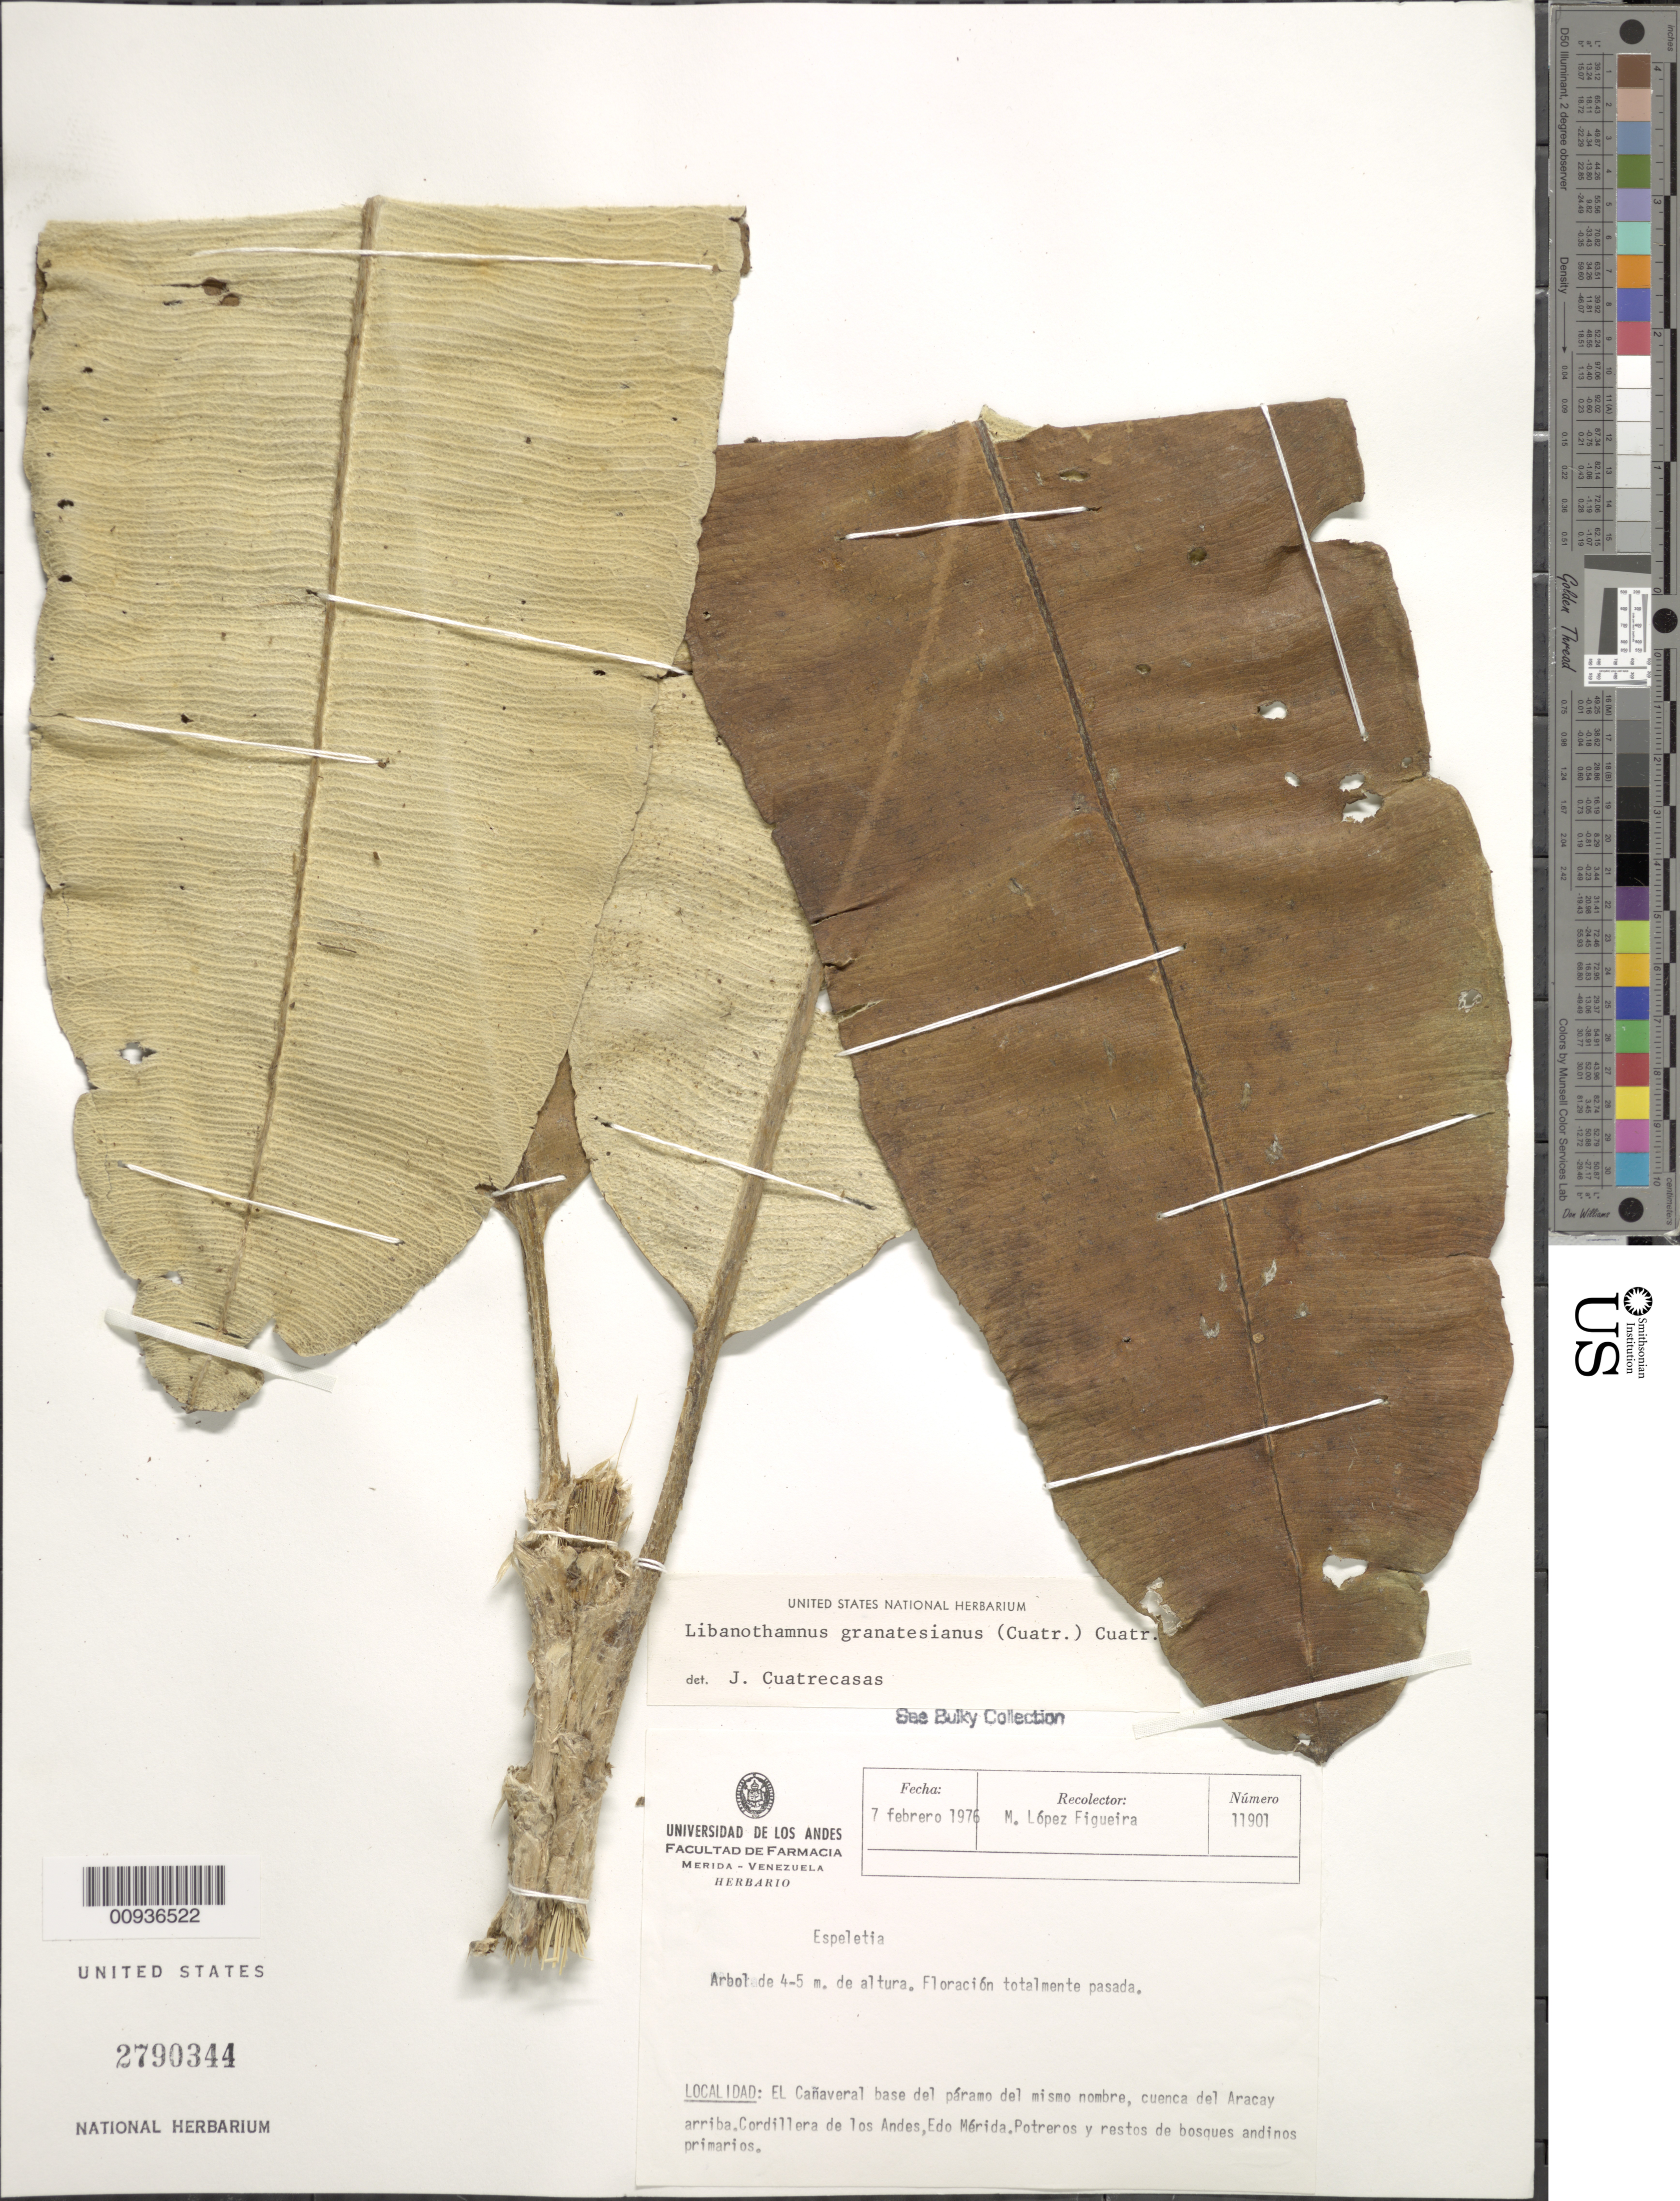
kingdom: Plantae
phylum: Tracheophyta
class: Magnoliopsida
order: Asterales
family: Asteraceae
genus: Libanothamnus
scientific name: Libanothamnus banksiifolius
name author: (Sch. Bip. & Ettingsh.) Cuatrec.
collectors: M. López Figueiras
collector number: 11901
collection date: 1976-02-07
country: Venezuela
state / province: Mérida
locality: El Canaveral base del paramo del mismo nombre, cuenca del Aracy arriba. Cordillera de los Andes. Potreros y restos de bosques andinos primarios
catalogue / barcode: US 2790344